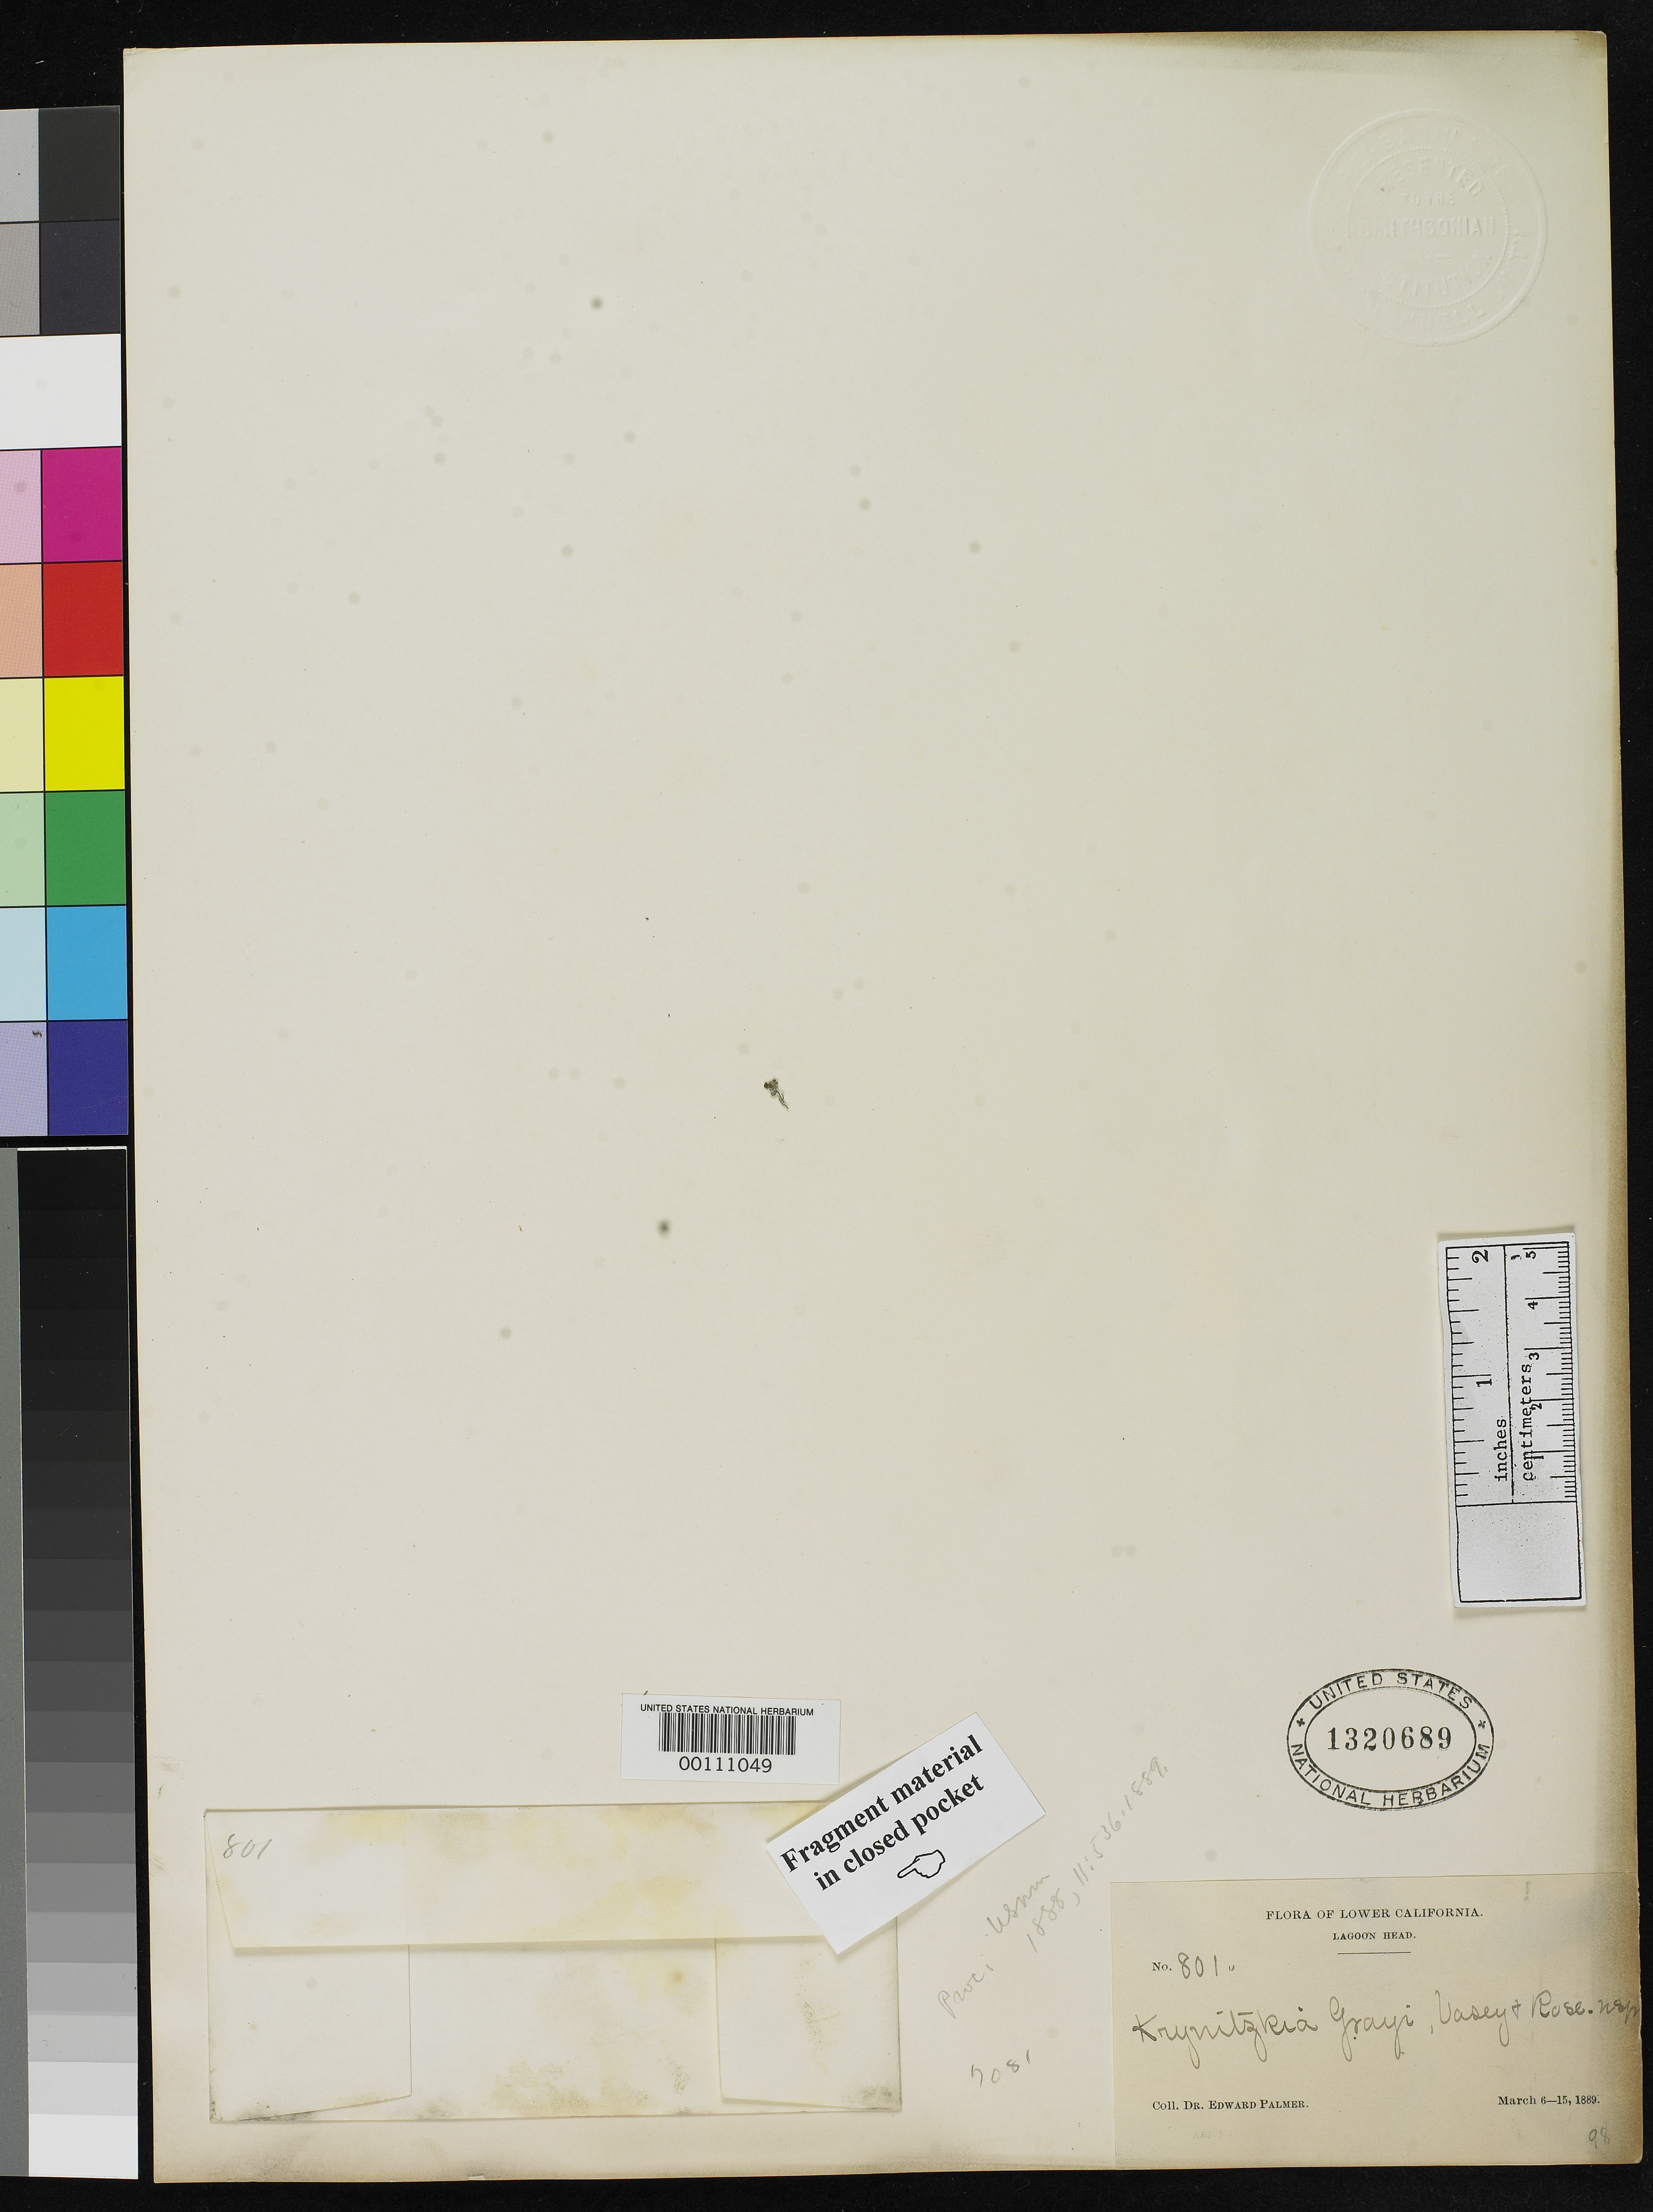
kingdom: Plantae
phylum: Tracheophyta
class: Magnoliopsida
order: Boraginales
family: Boraginaceae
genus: Krynitzkia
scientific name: Krynitzkia grayi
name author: Vasey & Rose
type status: Type Collection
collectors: E. Palmer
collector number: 801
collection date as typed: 06 Mar 1889 to 15 Mar 1889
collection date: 1889-03-06/1889-03-15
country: Mexico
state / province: Baja California Norte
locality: Lagoon Head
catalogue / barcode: US 1320689